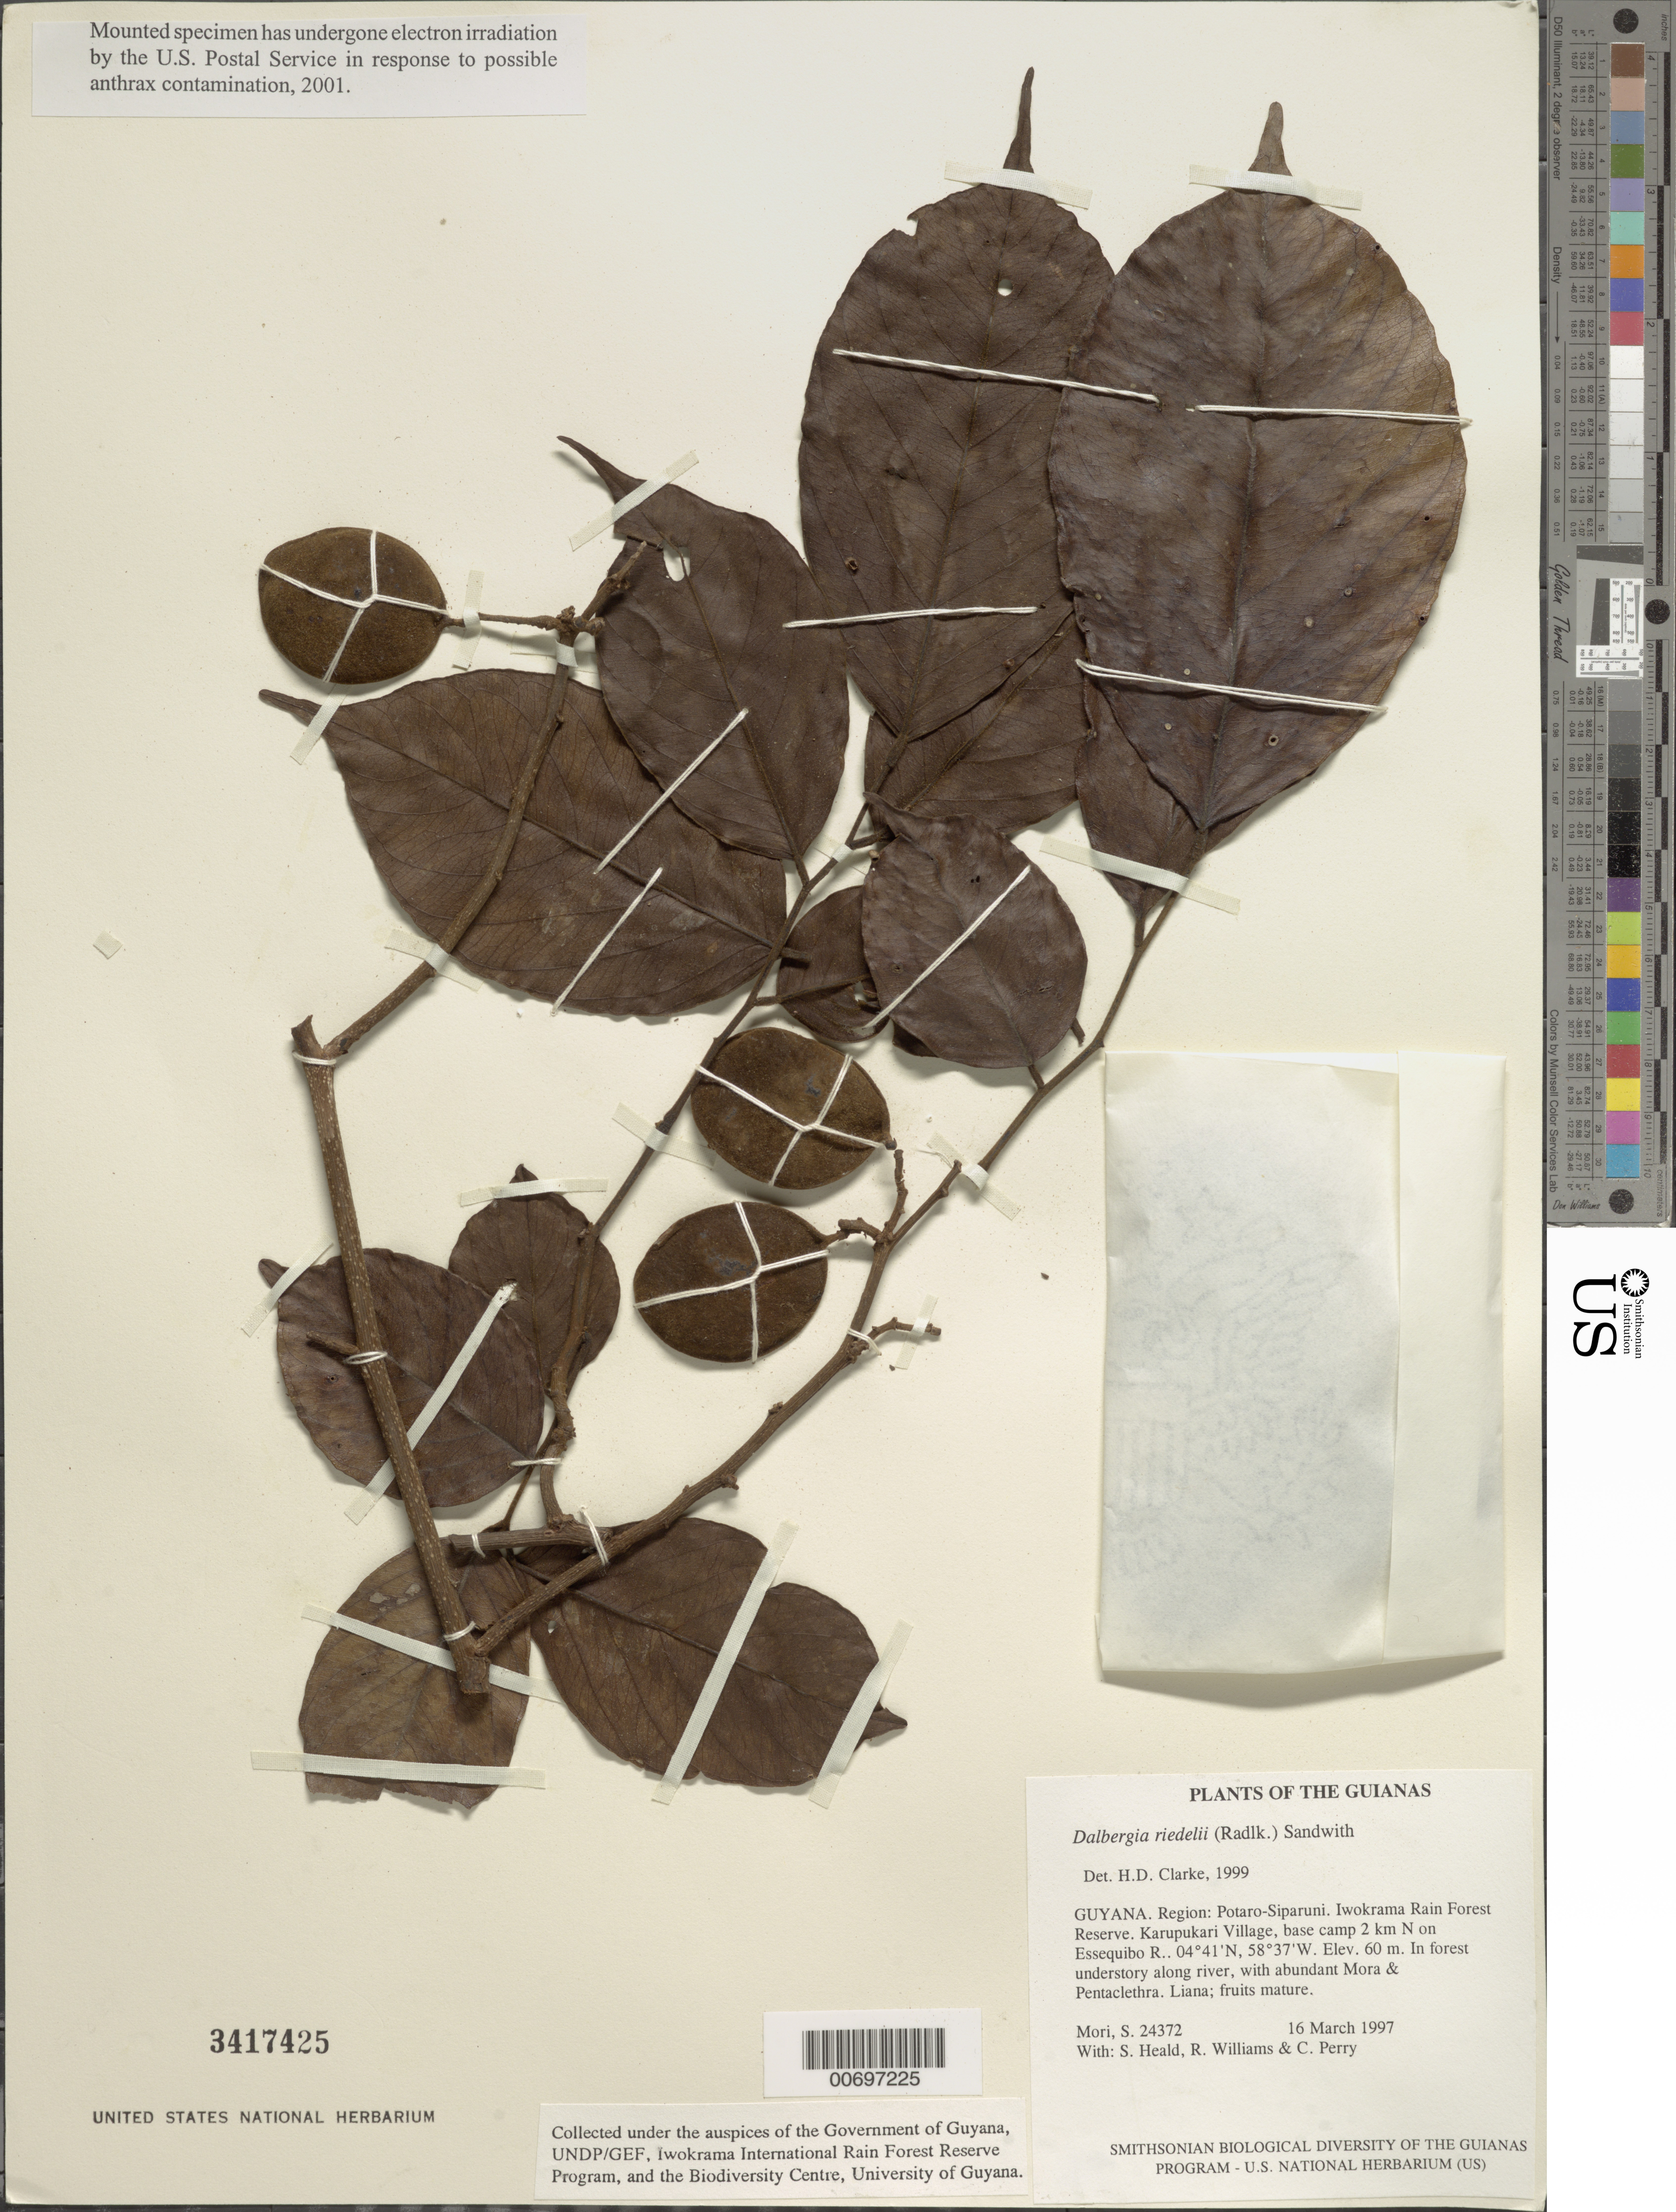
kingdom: Plantae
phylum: Tracheophyta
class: Magnoliopsida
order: Fabales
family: Fabaceae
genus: Dalbergia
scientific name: Dalbergia riedelii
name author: (Benth.) Sandwith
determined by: Clarke, H. D., University of North Carolina (Asheville)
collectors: S. Mori, S. Heald, R. Williams & C. Perry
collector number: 24372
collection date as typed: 16 March 1997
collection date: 1997-03-16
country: Guyana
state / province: Potaro-Siparuni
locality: Iwokrama Rain Forest Reserve. Karupukari Village, base camp 2 km N on Essequibo R.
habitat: In forest understory along river, with abundant Mora & Pentaclethra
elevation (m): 60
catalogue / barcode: US 3417425